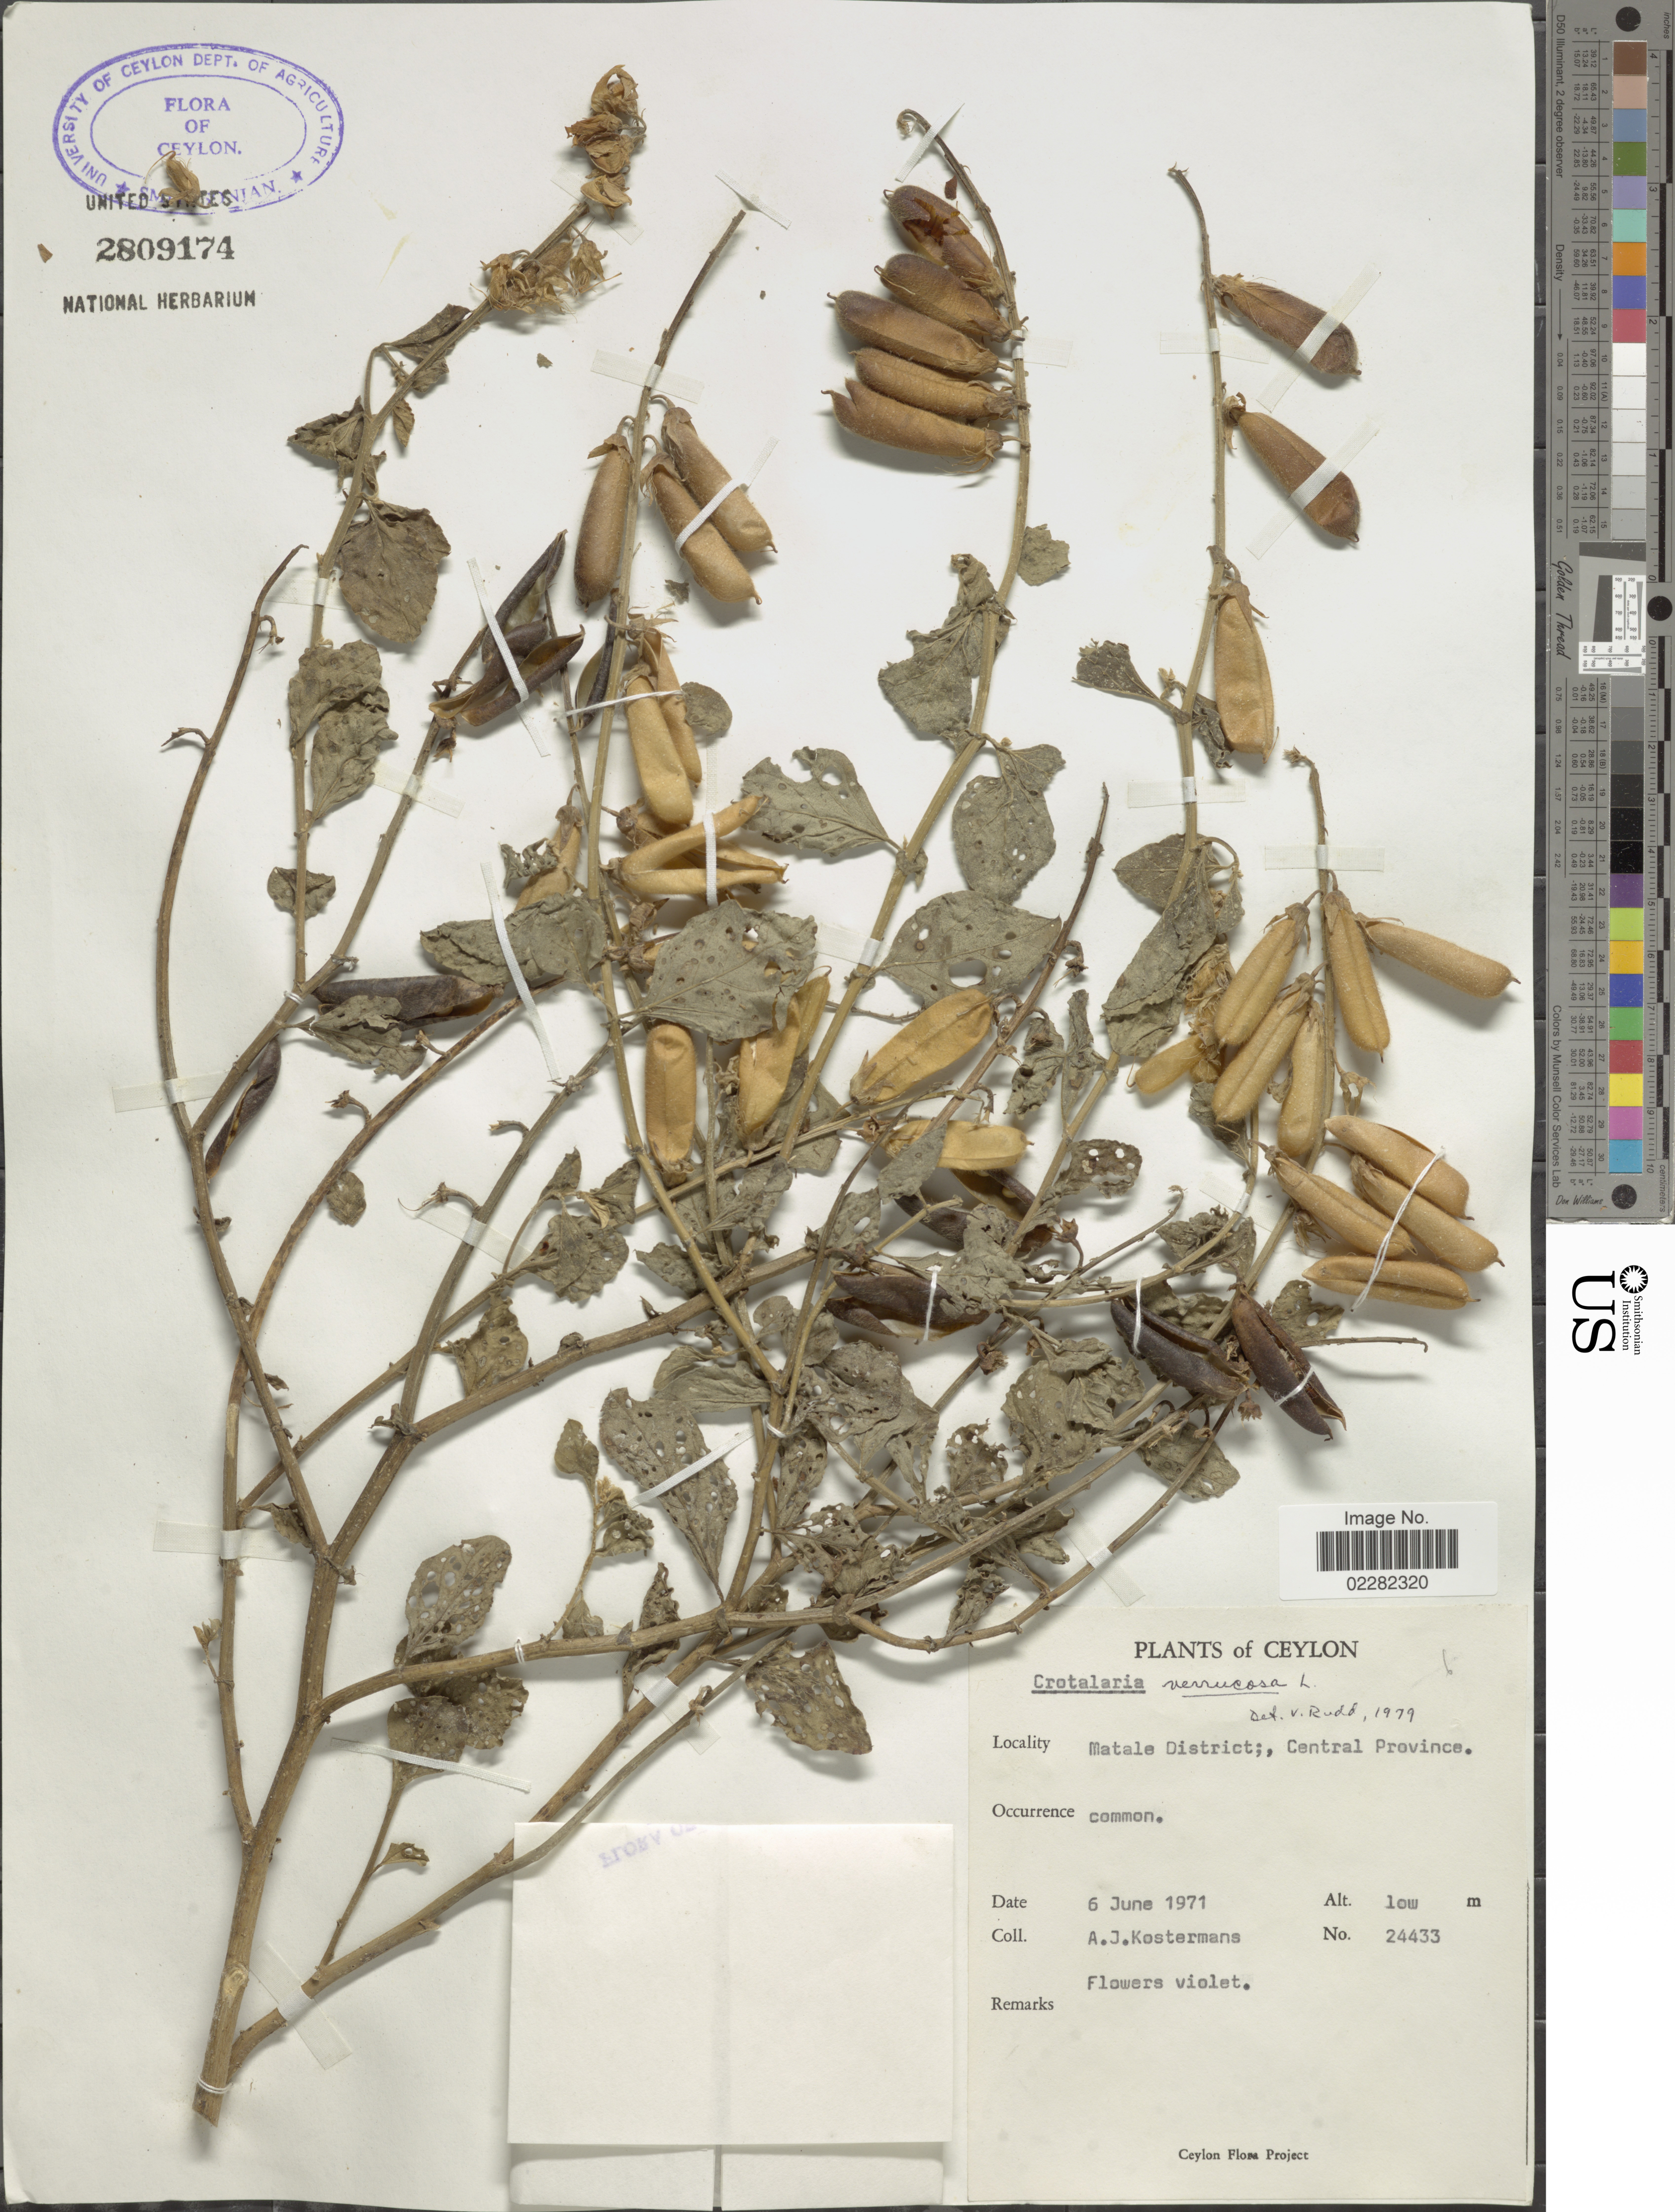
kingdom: Plantae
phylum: Tracheophyta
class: Magnoliopsida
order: Fabales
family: Fabaceae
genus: Crotalaria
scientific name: Crotalaria verrucosa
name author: L.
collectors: A. J. G. Kostermans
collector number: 24433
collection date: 1971-06-06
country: Sri Lanka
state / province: Central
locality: Matale District, Ceylon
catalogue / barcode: US 2809174